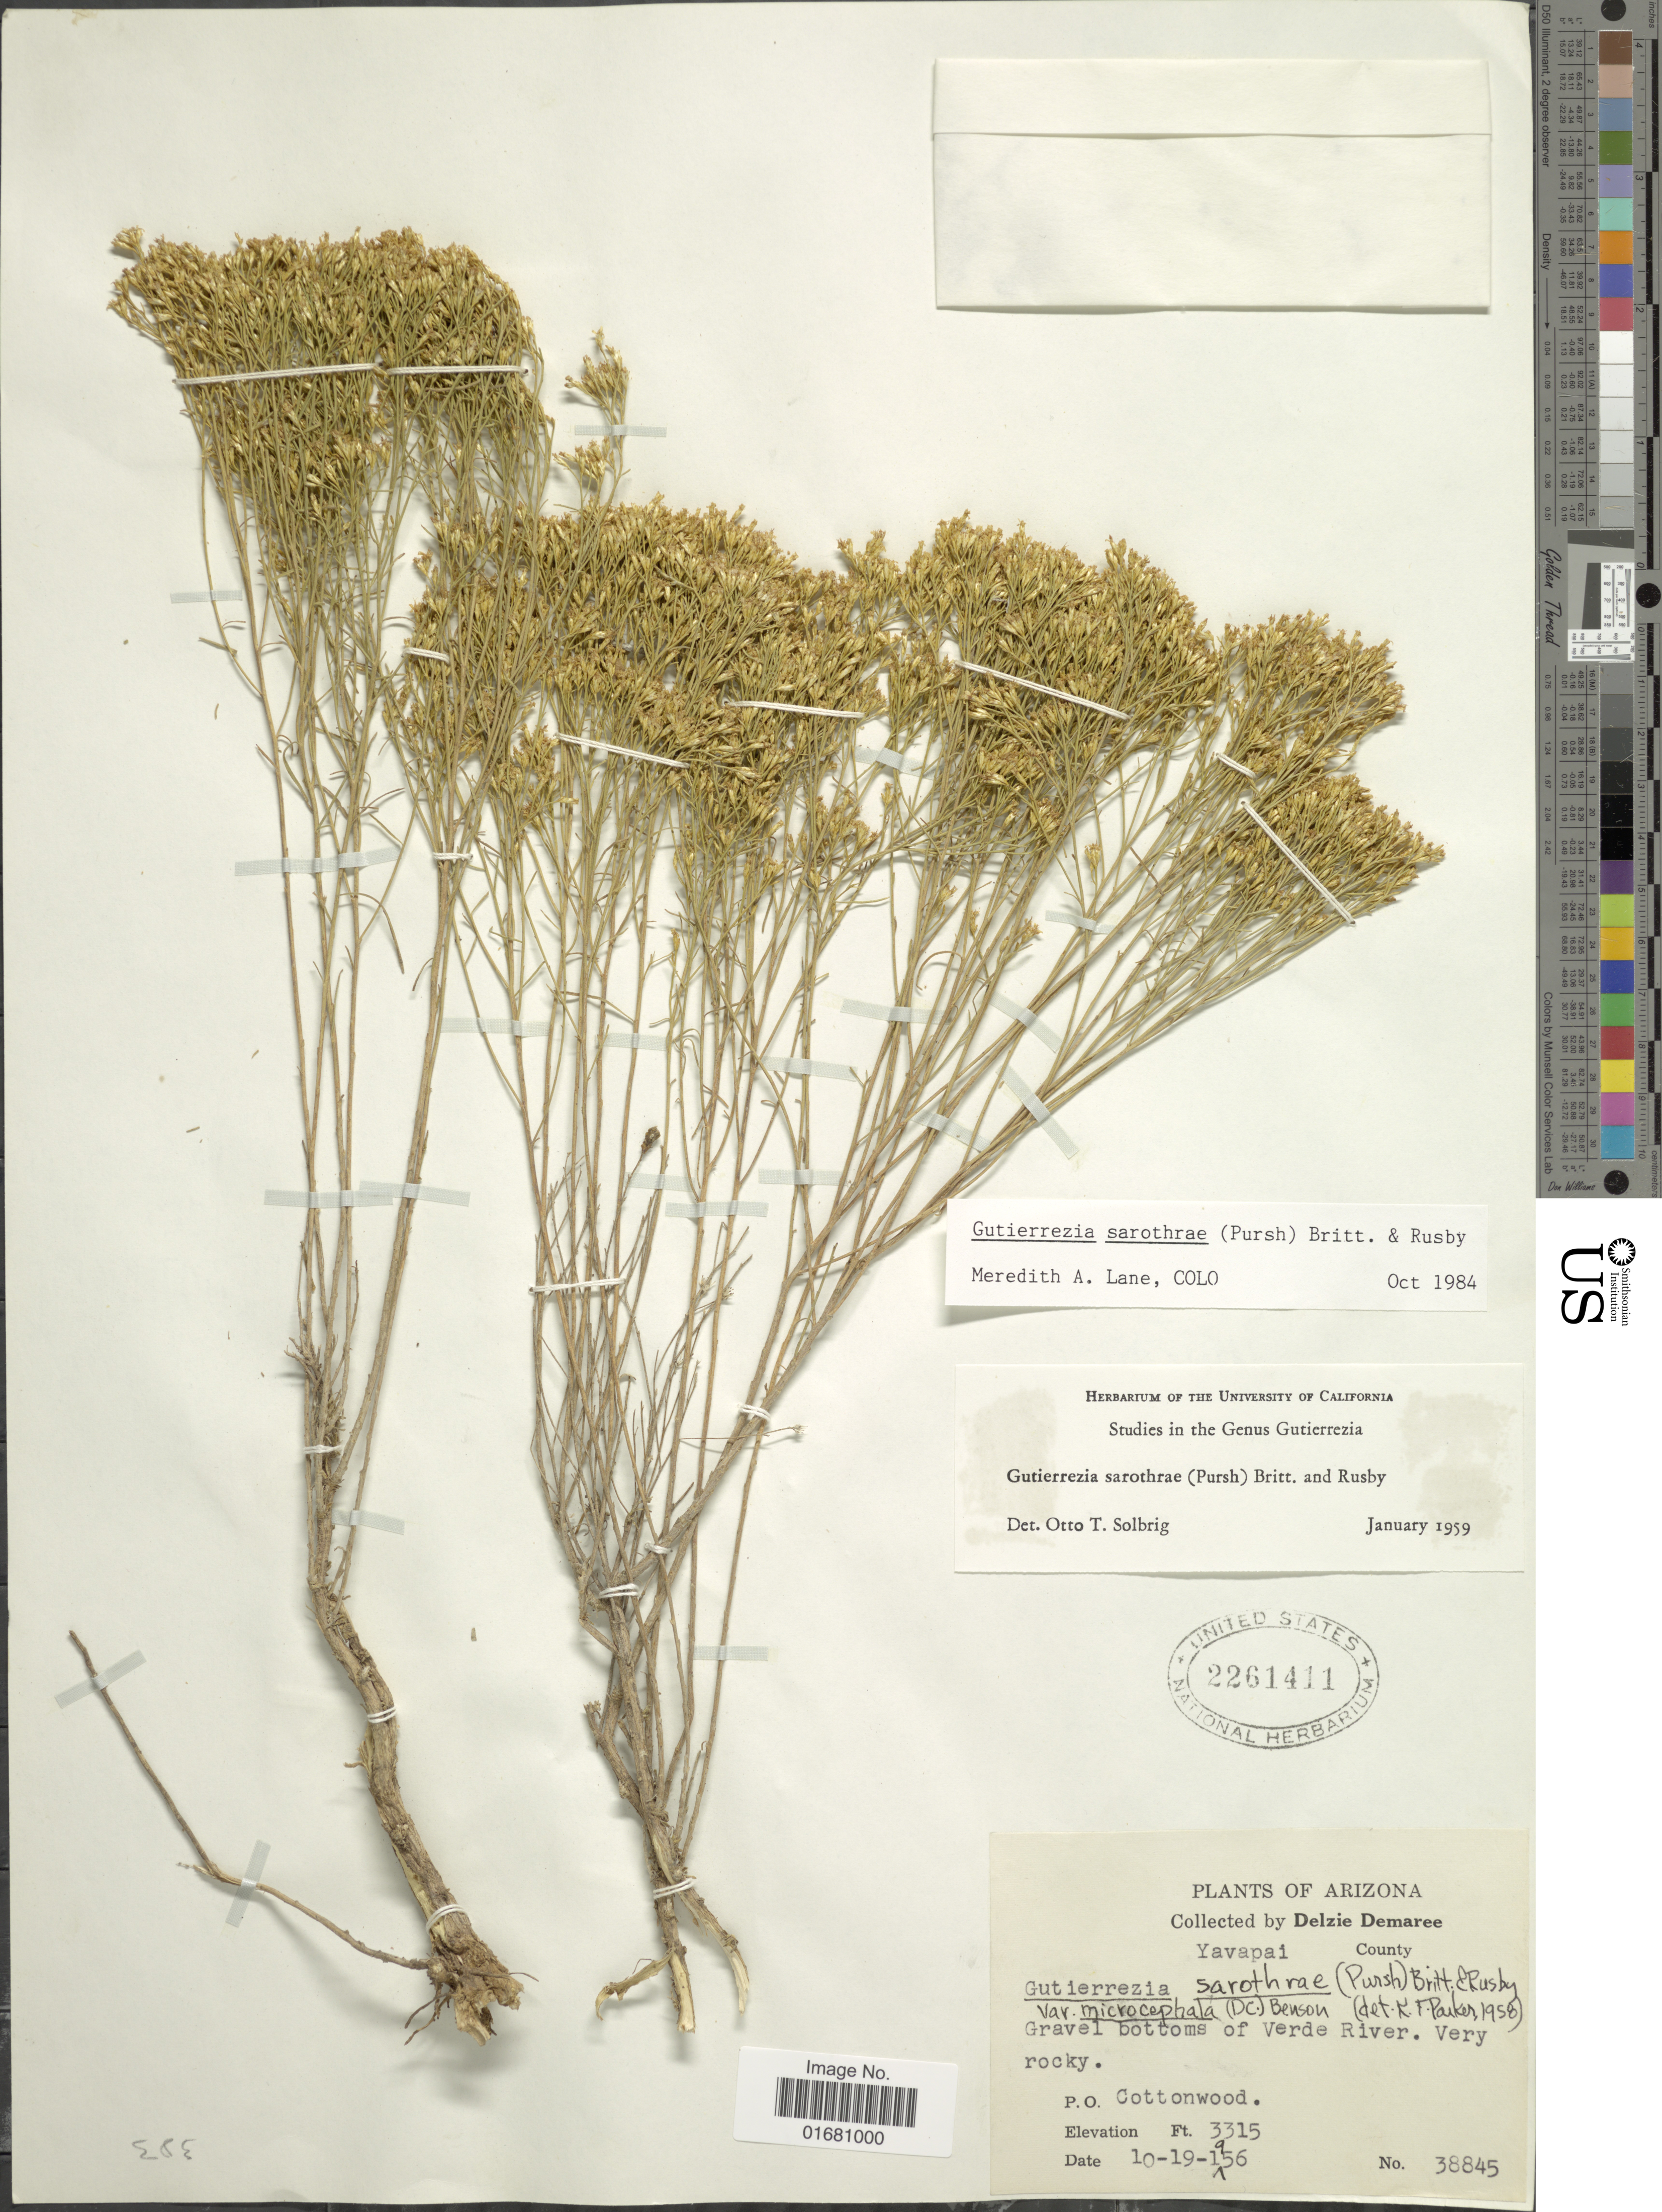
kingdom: Plantae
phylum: Tracheophyta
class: Magnoliopsida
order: Asterales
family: Asteraceae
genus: Gutierrezia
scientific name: Gutierrezia sarothrae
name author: (Pursh) Britton & Rusby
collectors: D. Demaree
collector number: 38845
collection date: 1956-10-19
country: United States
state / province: Arizona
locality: Yavapai County, Gravel bottoms of Verde River, Very Rocky, P.O. Cottonwood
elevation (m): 1010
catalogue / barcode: US 2261411